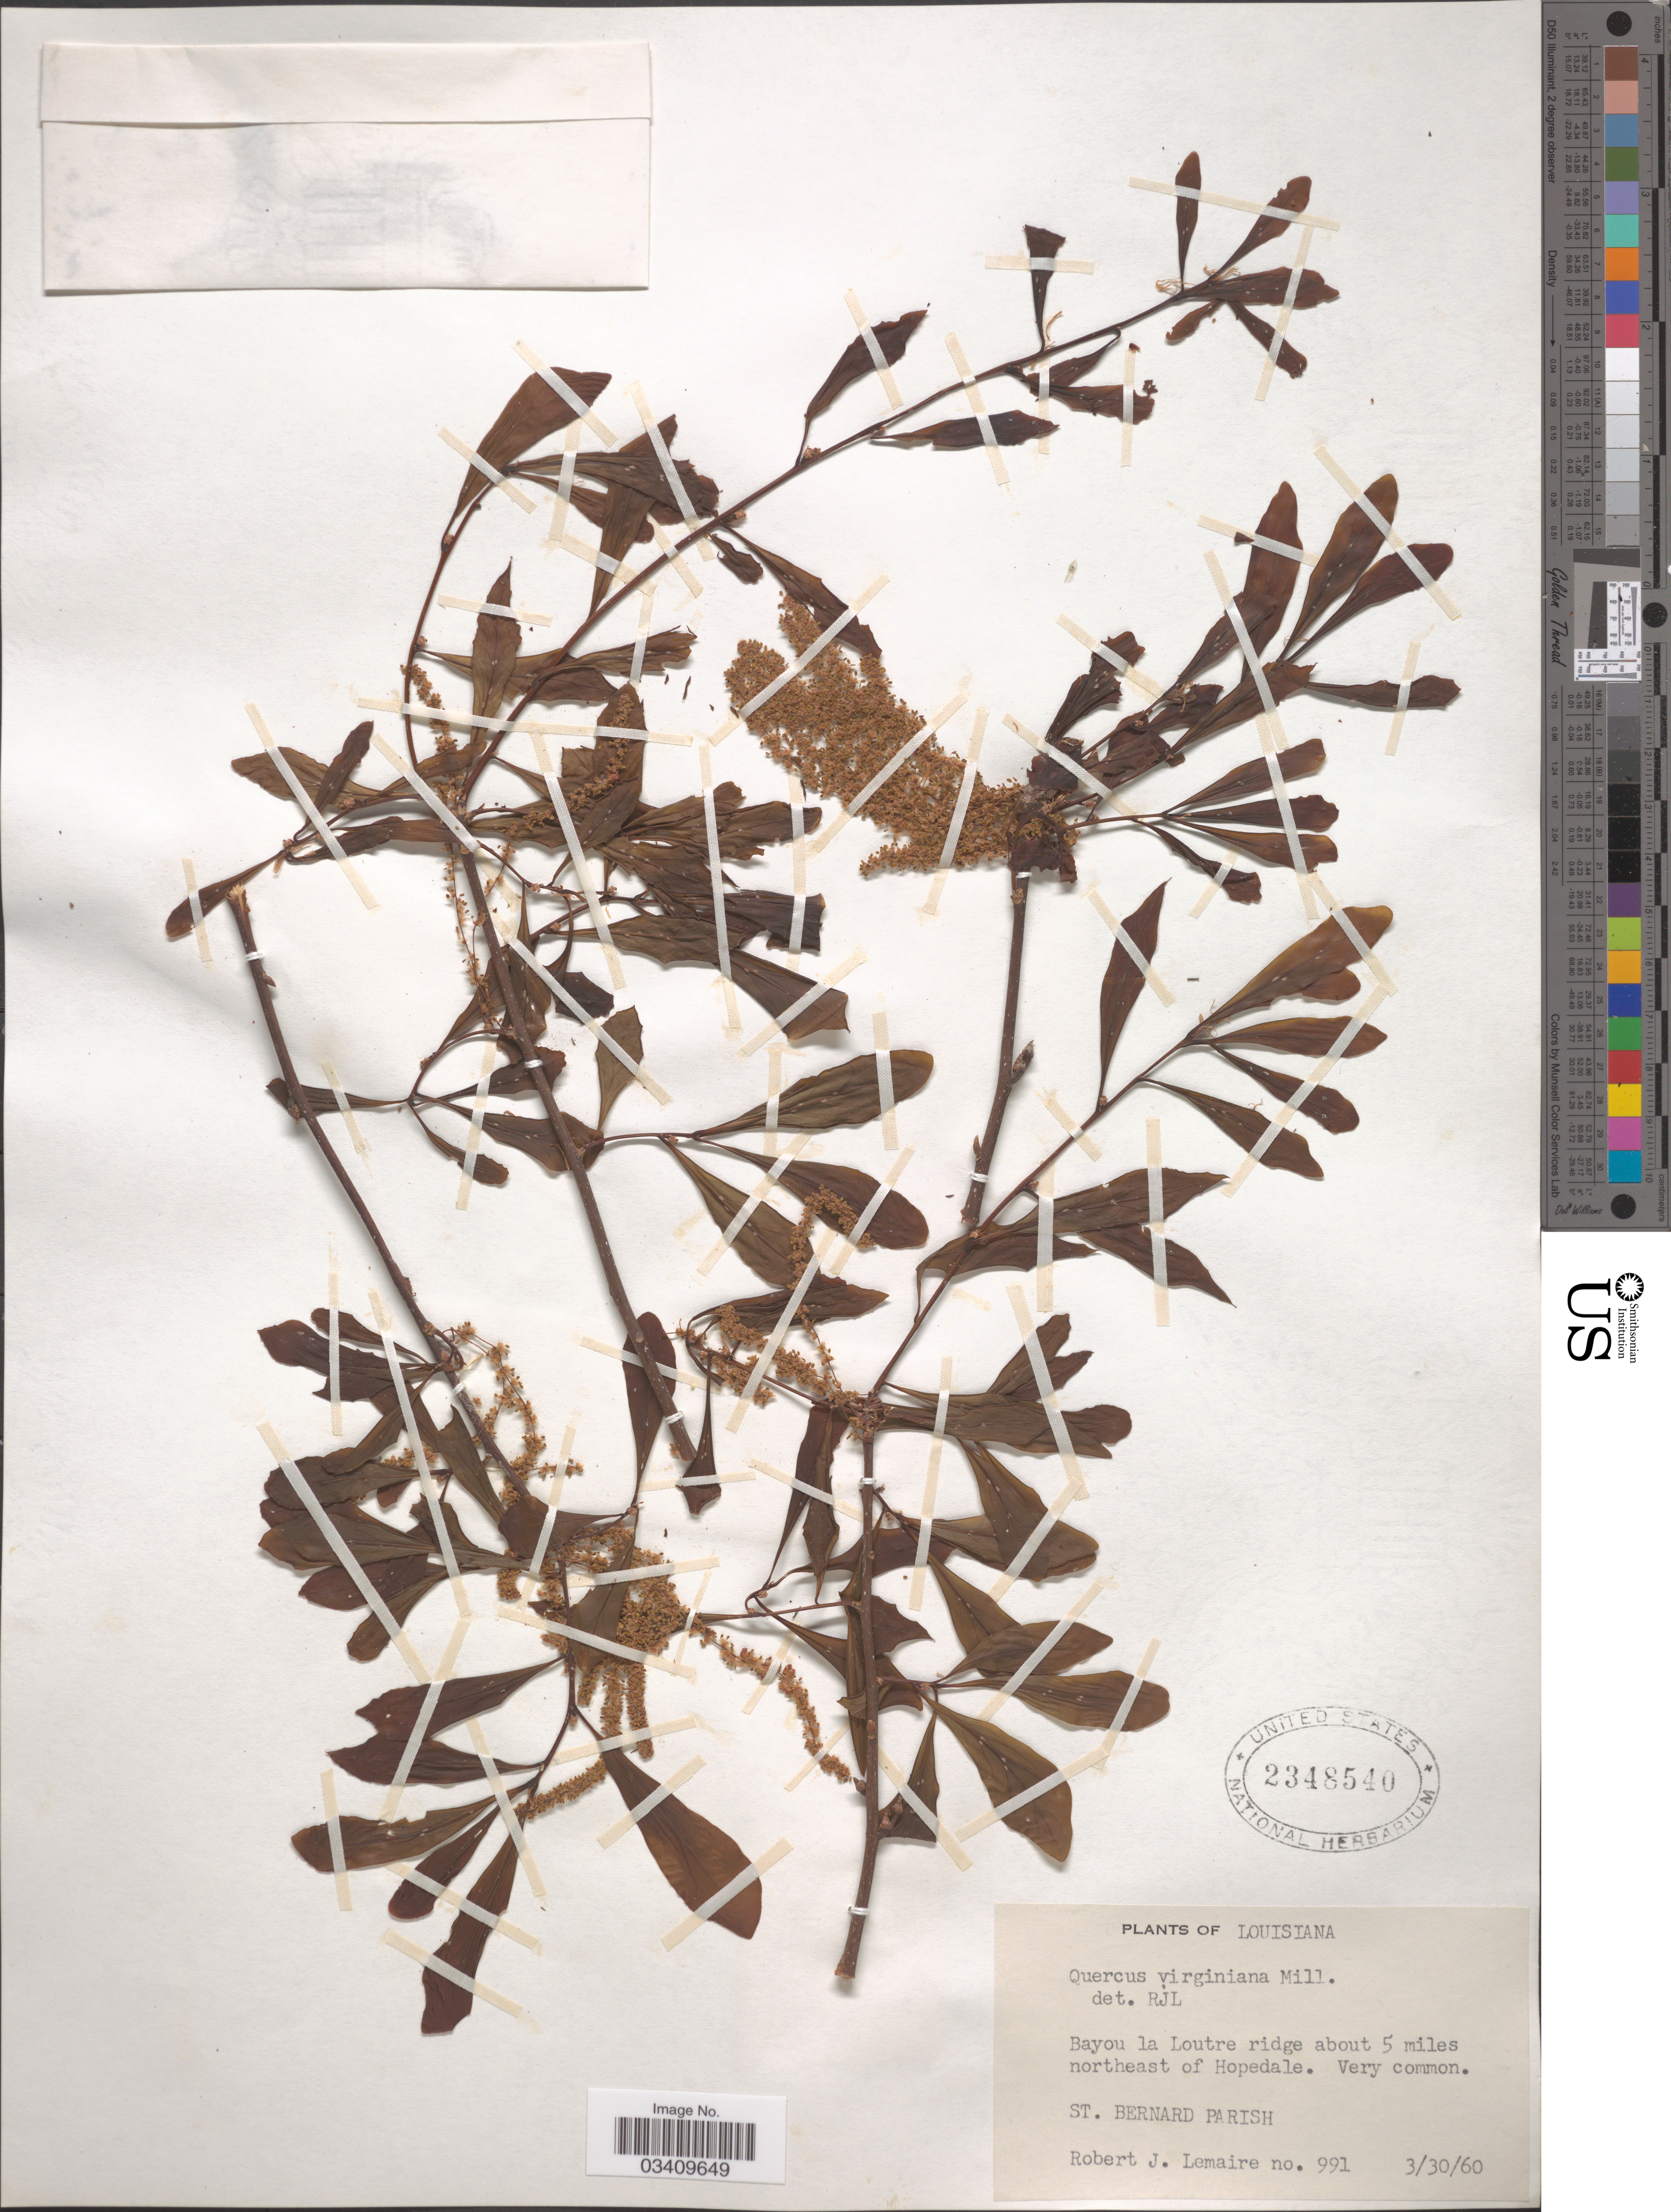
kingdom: Plantae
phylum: Tracheophyta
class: Magnoliopsida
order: Fagales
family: Fagaceae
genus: Quercus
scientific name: Quercus virginiana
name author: Mill.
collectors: R. J. Lemaire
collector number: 991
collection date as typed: Transcribed d/m/y: 30/3/60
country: United States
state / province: Louisiana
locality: Bayou la Loutre ridge about 5 miles northeast of Hopedale. St. Bernard Parish.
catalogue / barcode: US 2348540